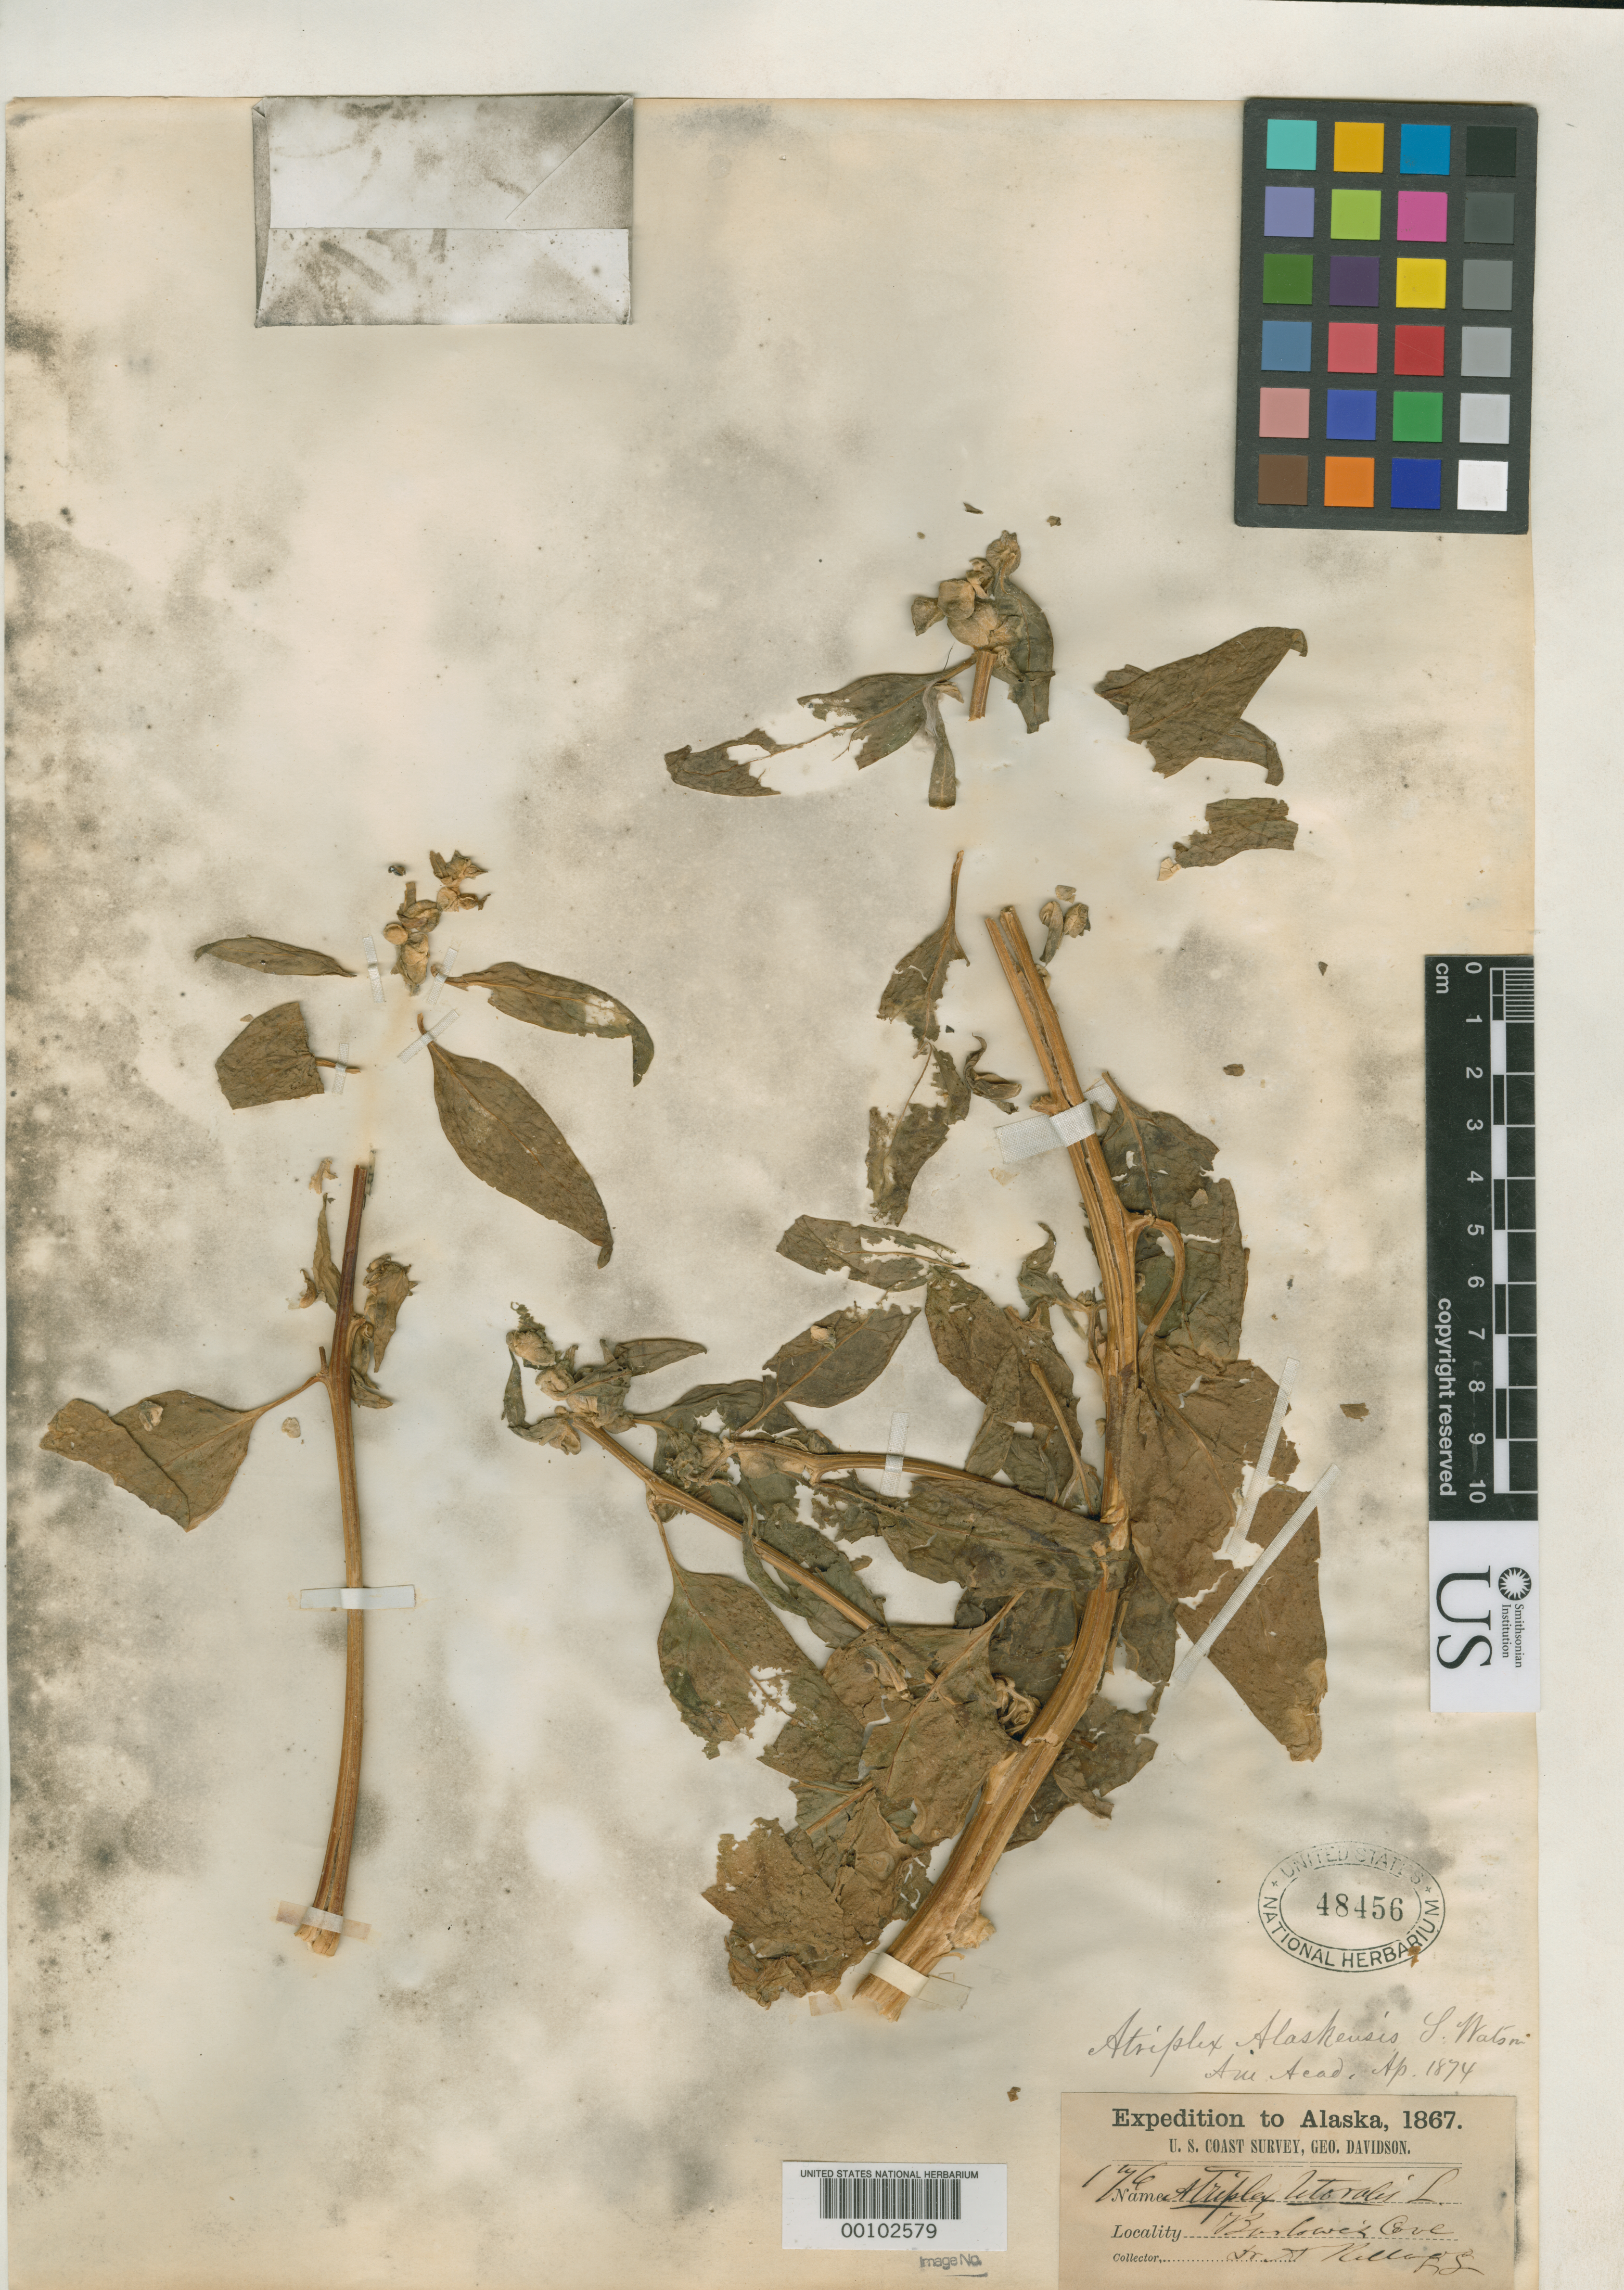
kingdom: Plantae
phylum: Tracheophyta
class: Magnoliopsida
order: Caryophyllales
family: Amaranthaceae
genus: Atriplex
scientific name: Atriplex alaskensis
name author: S. Watson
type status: Lectotype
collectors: A. Kellogg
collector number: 176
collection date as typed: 1867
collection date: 1867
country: United States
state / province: Alaska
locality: Barlow's Cove.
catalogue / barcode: US 48456